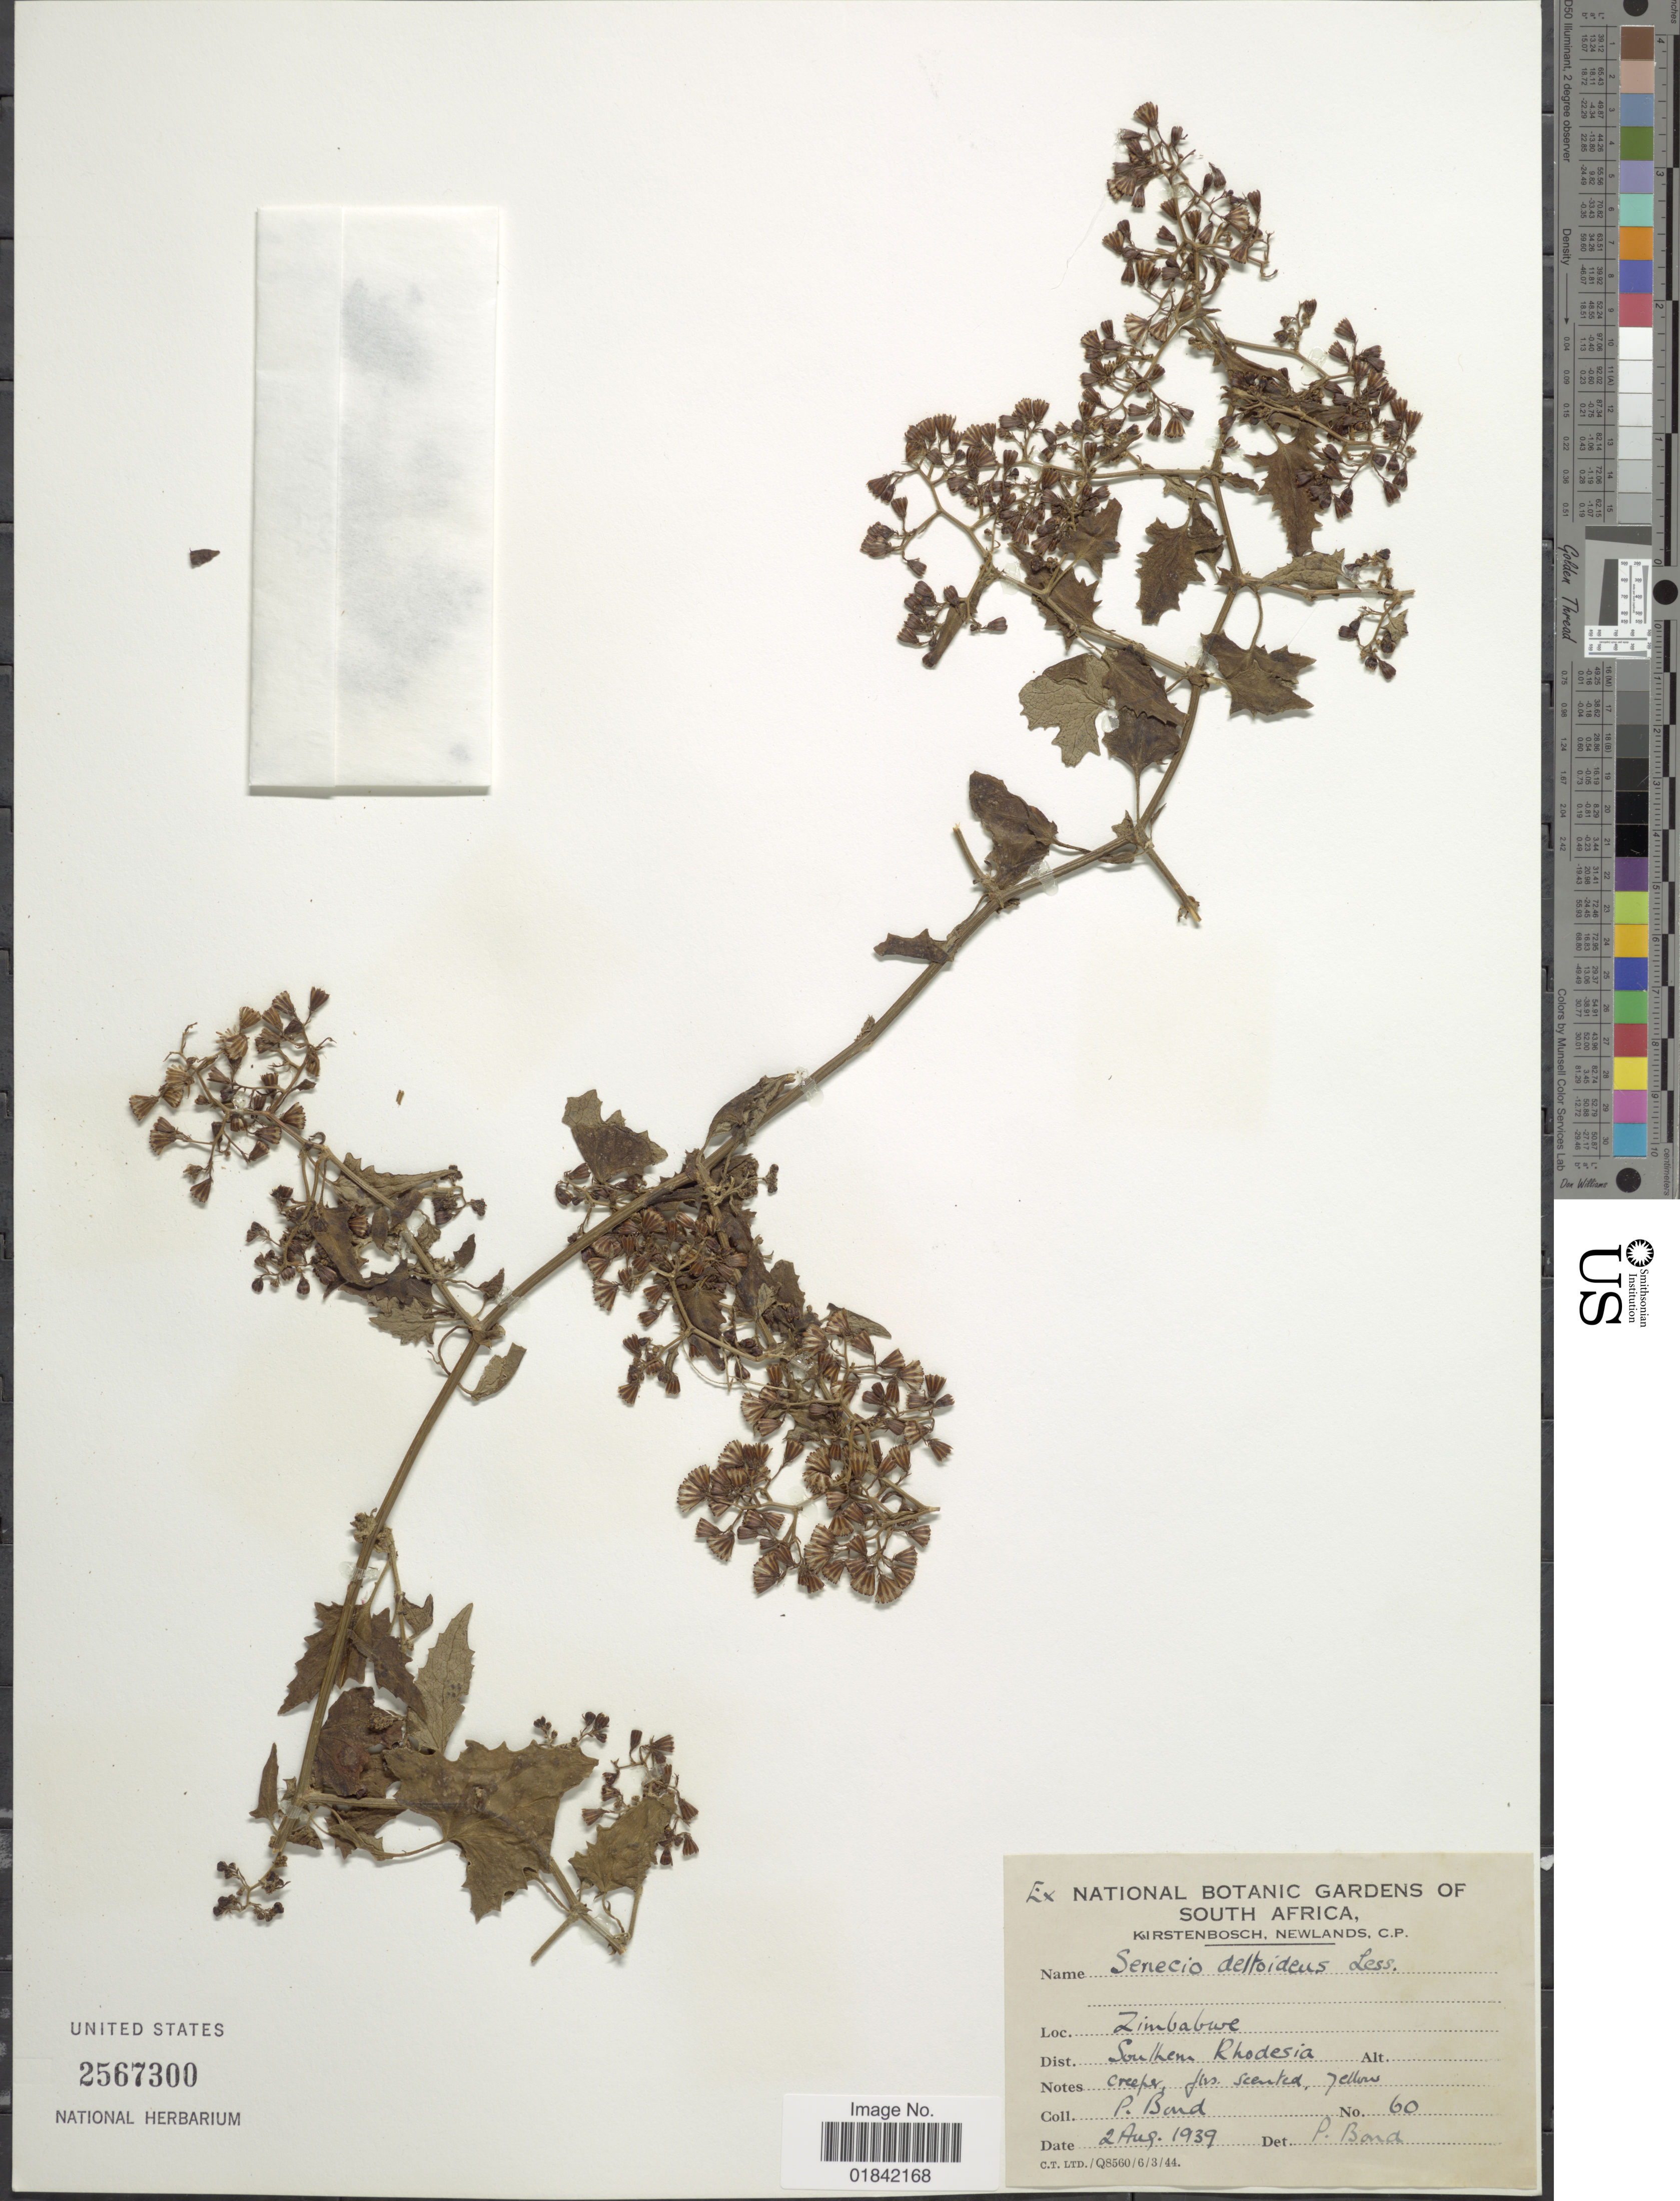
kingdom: Plantae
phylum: Tracheophyta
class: Magnoliopsida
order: Asterales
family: Asteraceae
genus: Senecio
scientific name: Senecio deltoideus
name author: Less.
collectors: P. Bond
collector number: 60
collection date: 1939-08-02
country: Zimbabwe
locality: Zimbabwe, Southern Rhodesia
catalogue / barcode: US 2567300